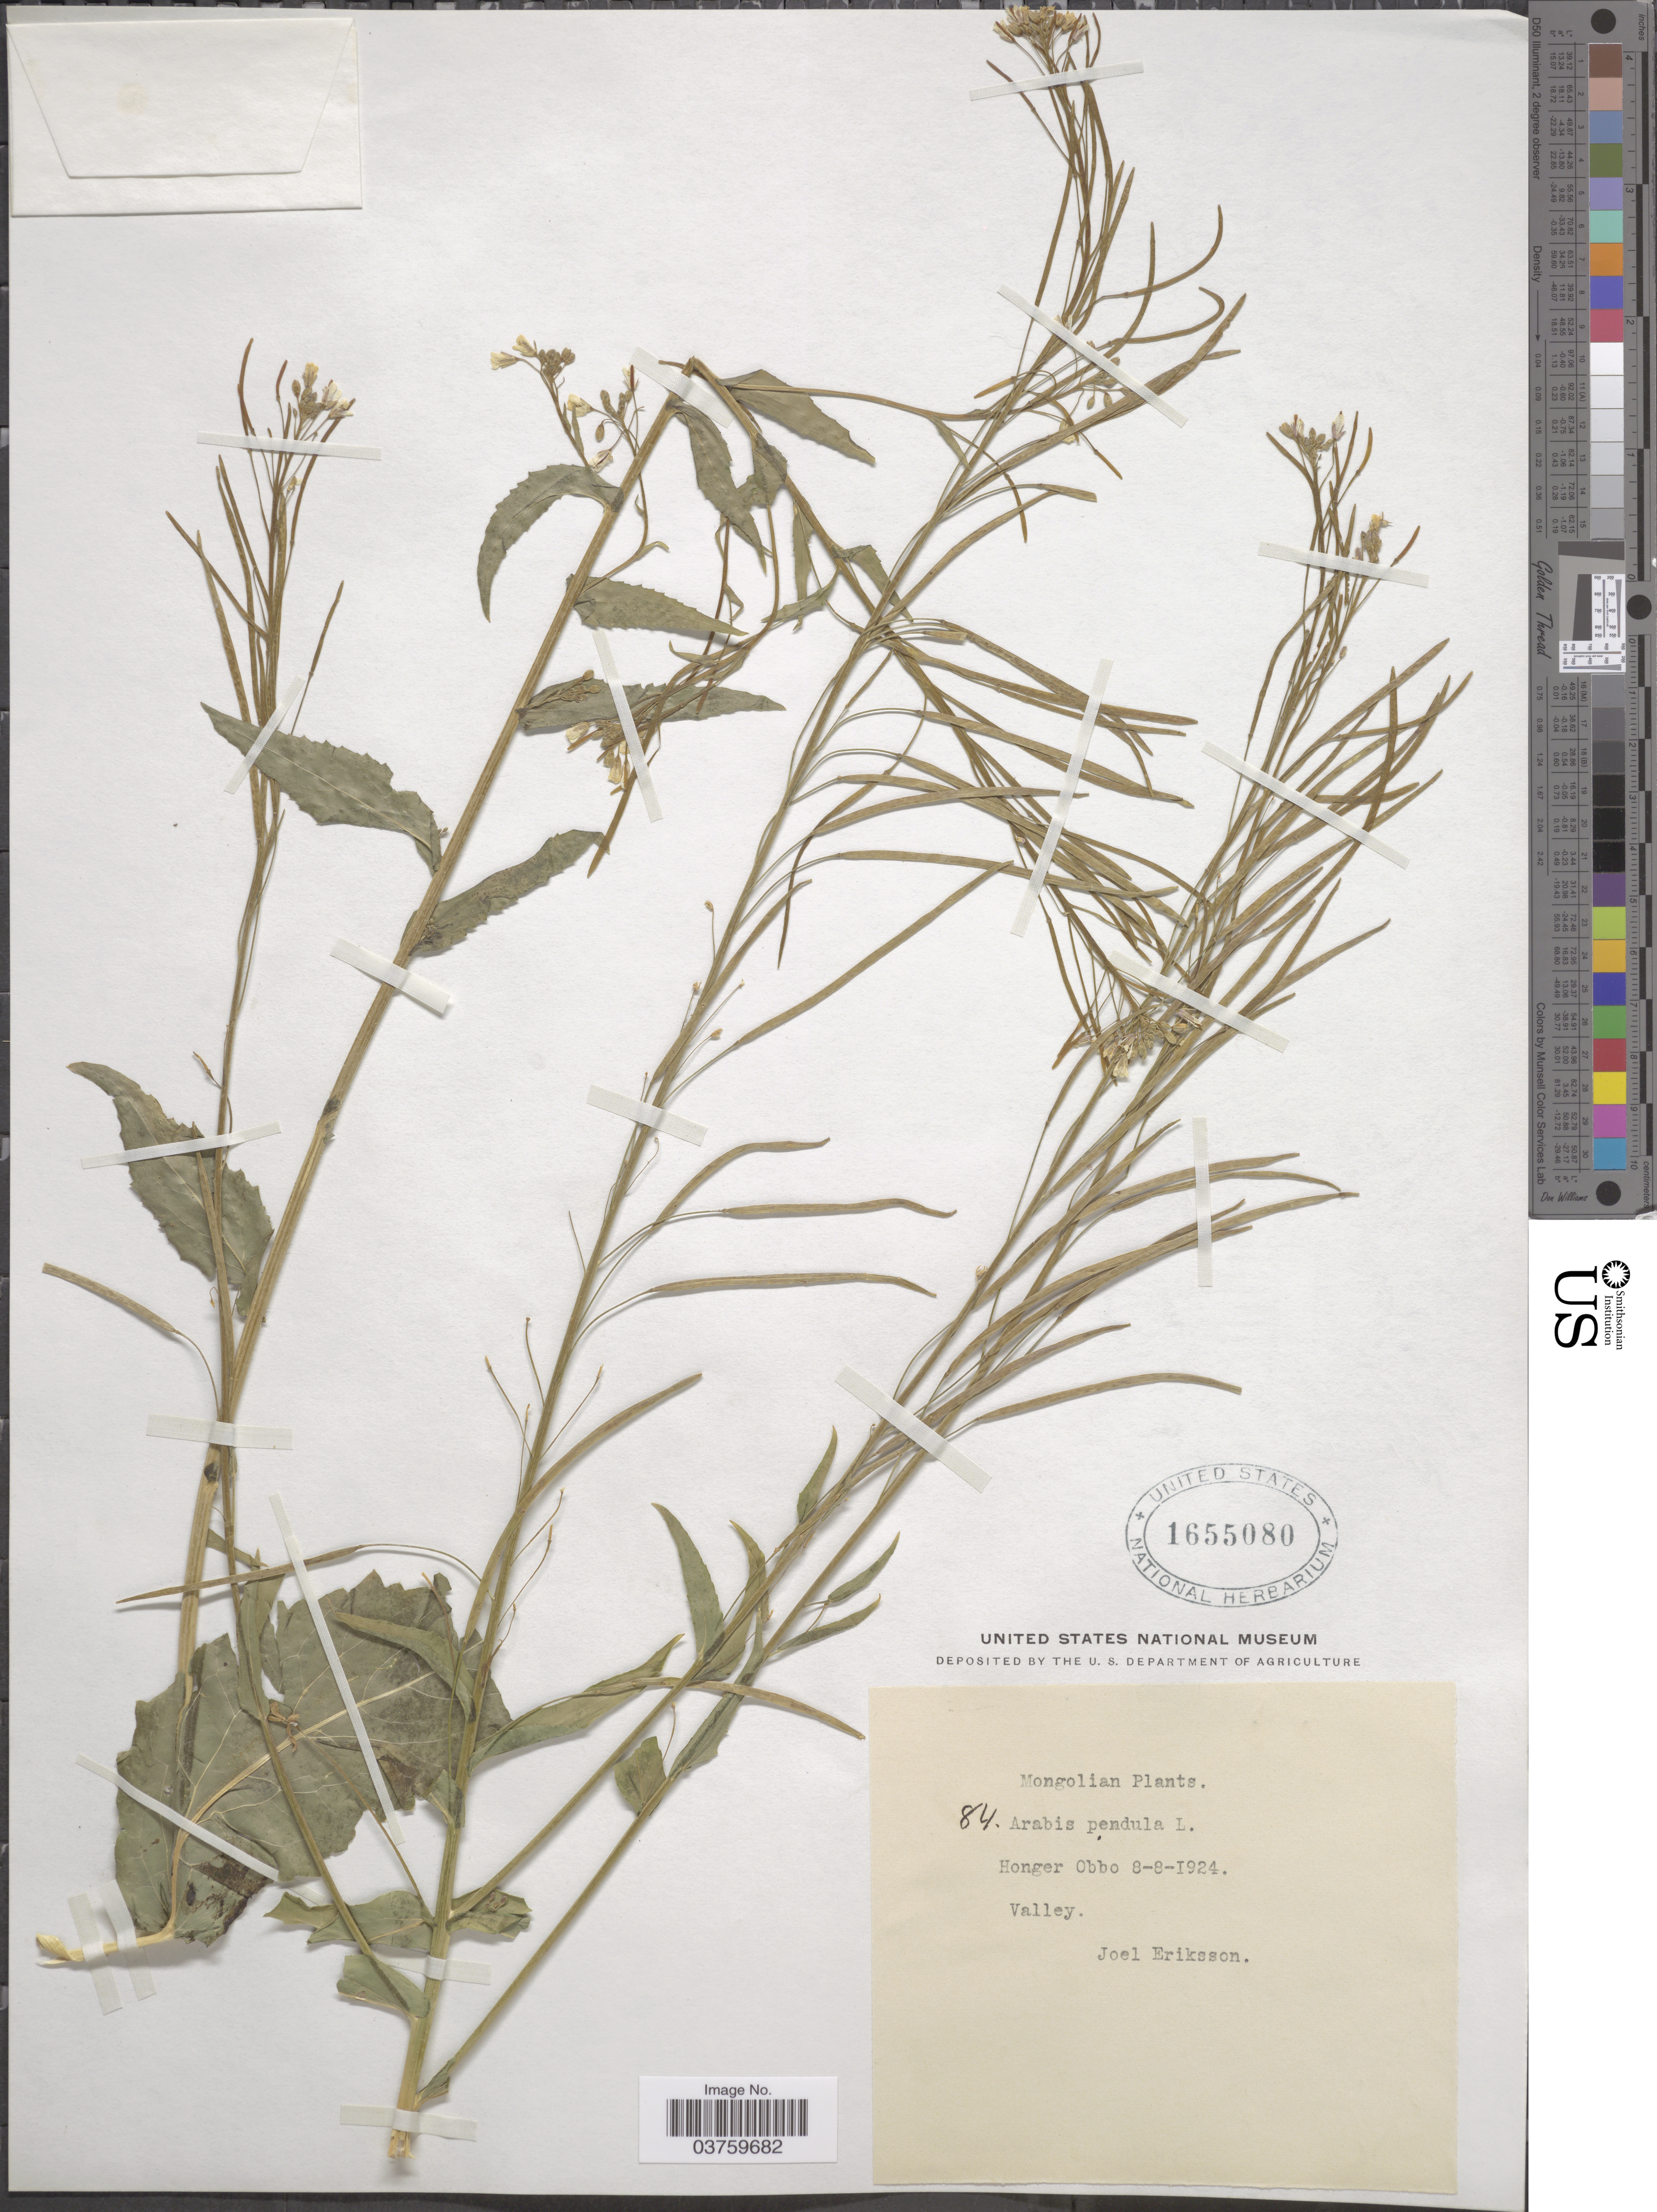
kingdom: Plantae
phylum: Tracheophyta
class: Magnoliopsida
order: Brassicales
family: Brassicaceae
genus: Arabis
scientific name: Arabis pendula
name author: L.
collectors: J. Eriksson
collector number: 84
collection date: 1924-08-08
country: Mongolia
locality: Honger Obbo, Valley.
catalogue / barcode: US 1655080